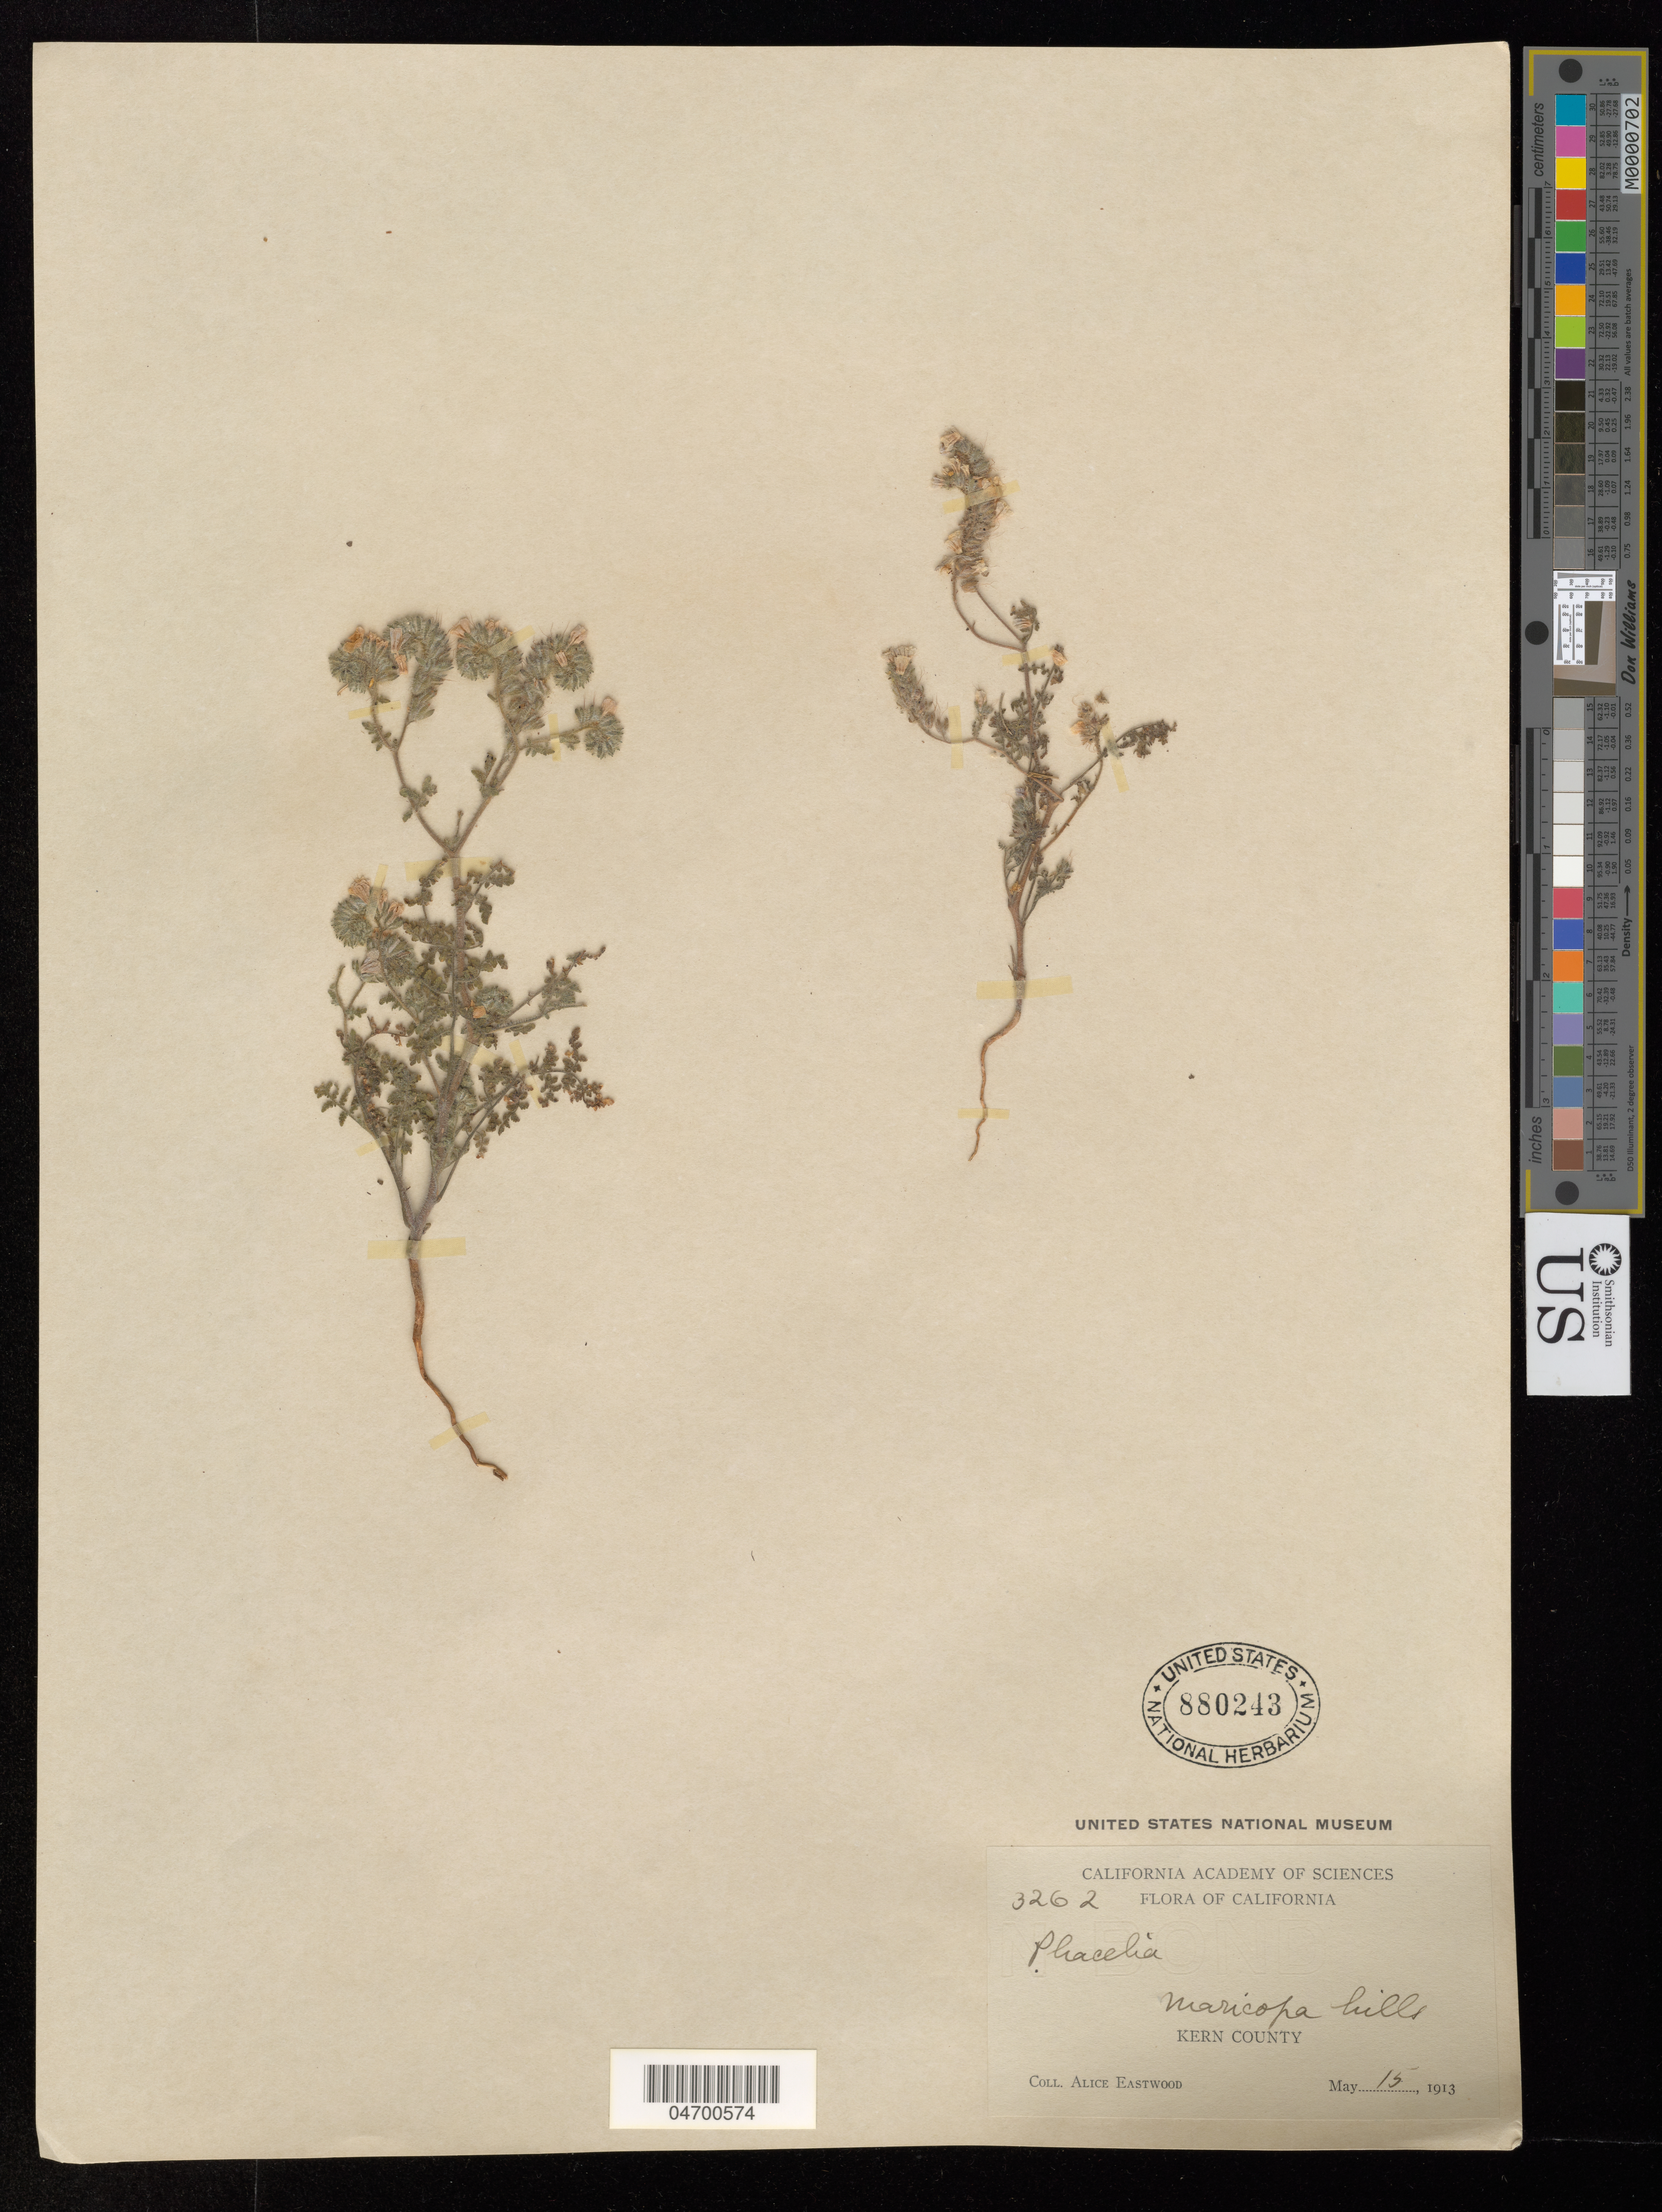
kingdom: Plantae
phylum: Tracheophyta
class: Magnoliopsida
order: Boraginales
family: Hydrophyllaceae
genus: Phacelia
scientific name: Phacelia sp.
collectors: A. Eastwood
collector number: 3262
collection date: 1913-05-15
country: United States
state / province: California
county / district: Kern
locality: Maricopa hills. Kern County.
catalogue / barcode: US 880243